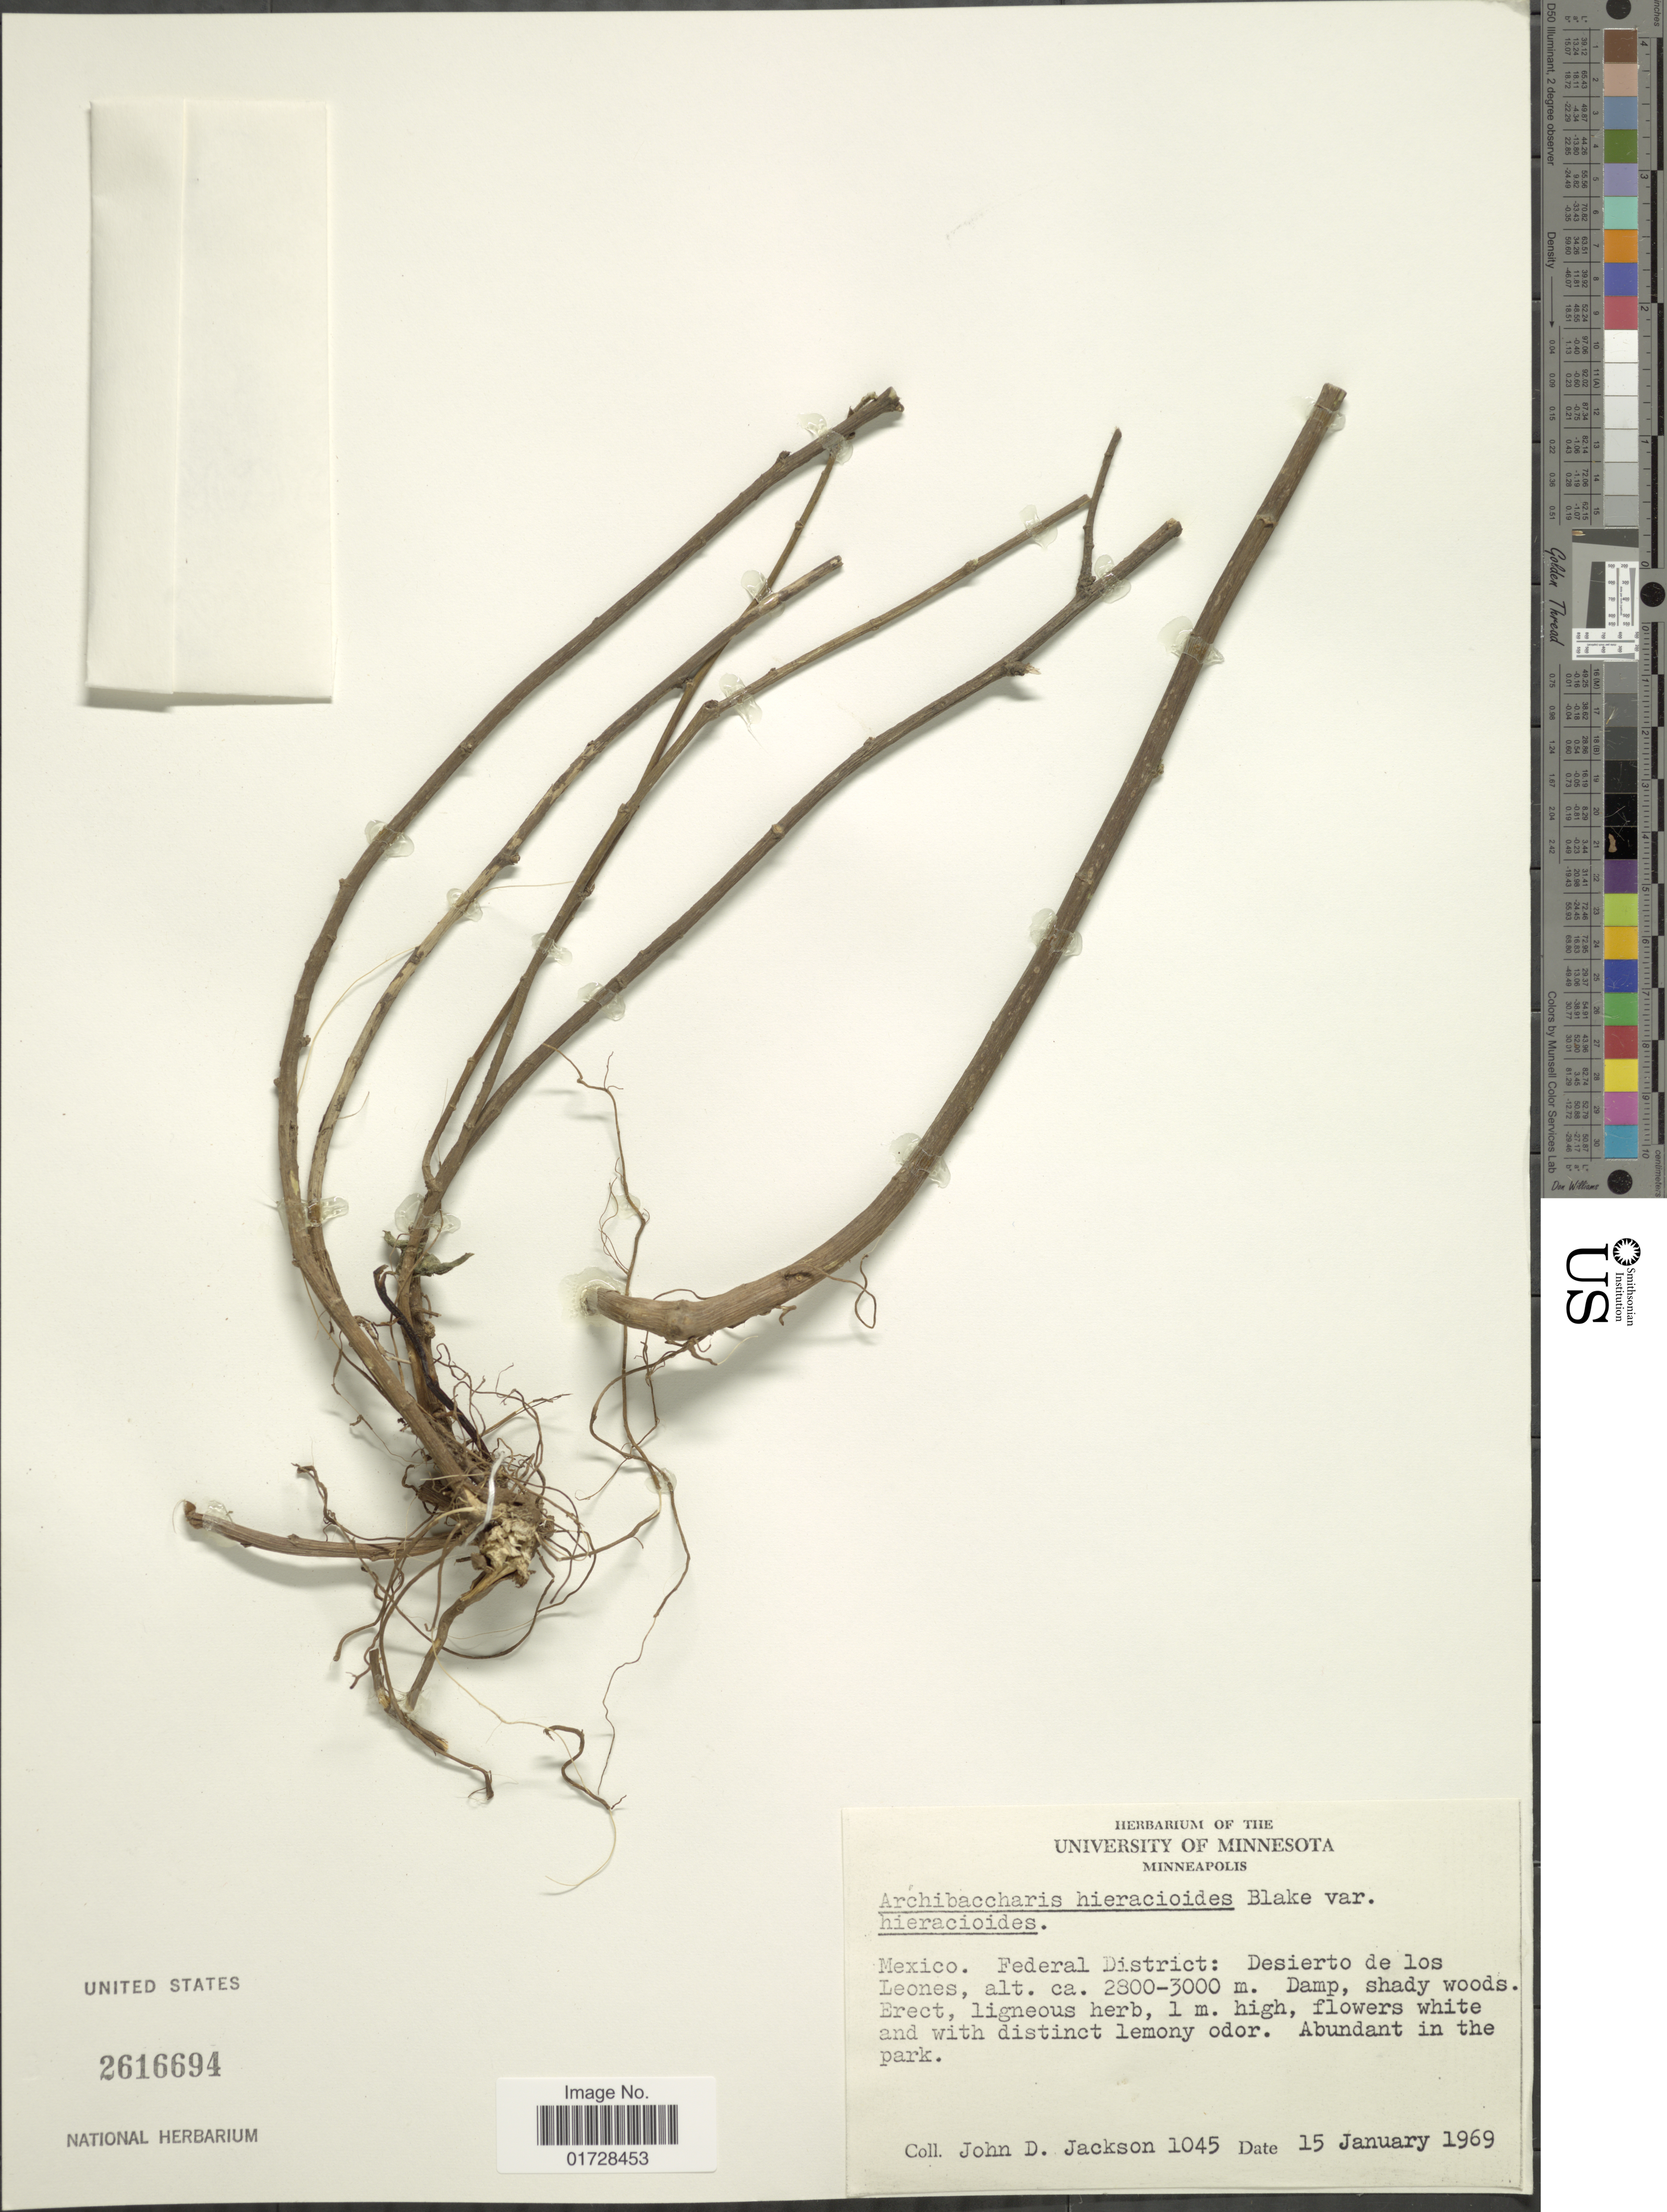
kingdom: Plantae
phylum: Tracheophyta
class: Magnoliopsida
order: Asterales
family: Asteraceae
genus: Archibaccharis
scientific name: Archibaccharis hieracioides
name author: (S.F. Blake) S.F. Blake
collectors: J. Jackson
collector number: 1045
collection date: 1969-01-15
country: Mexico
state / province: Distrito Federal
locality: Federal District, Desierto de los Leones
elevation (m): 2800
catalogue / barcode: US 2616694